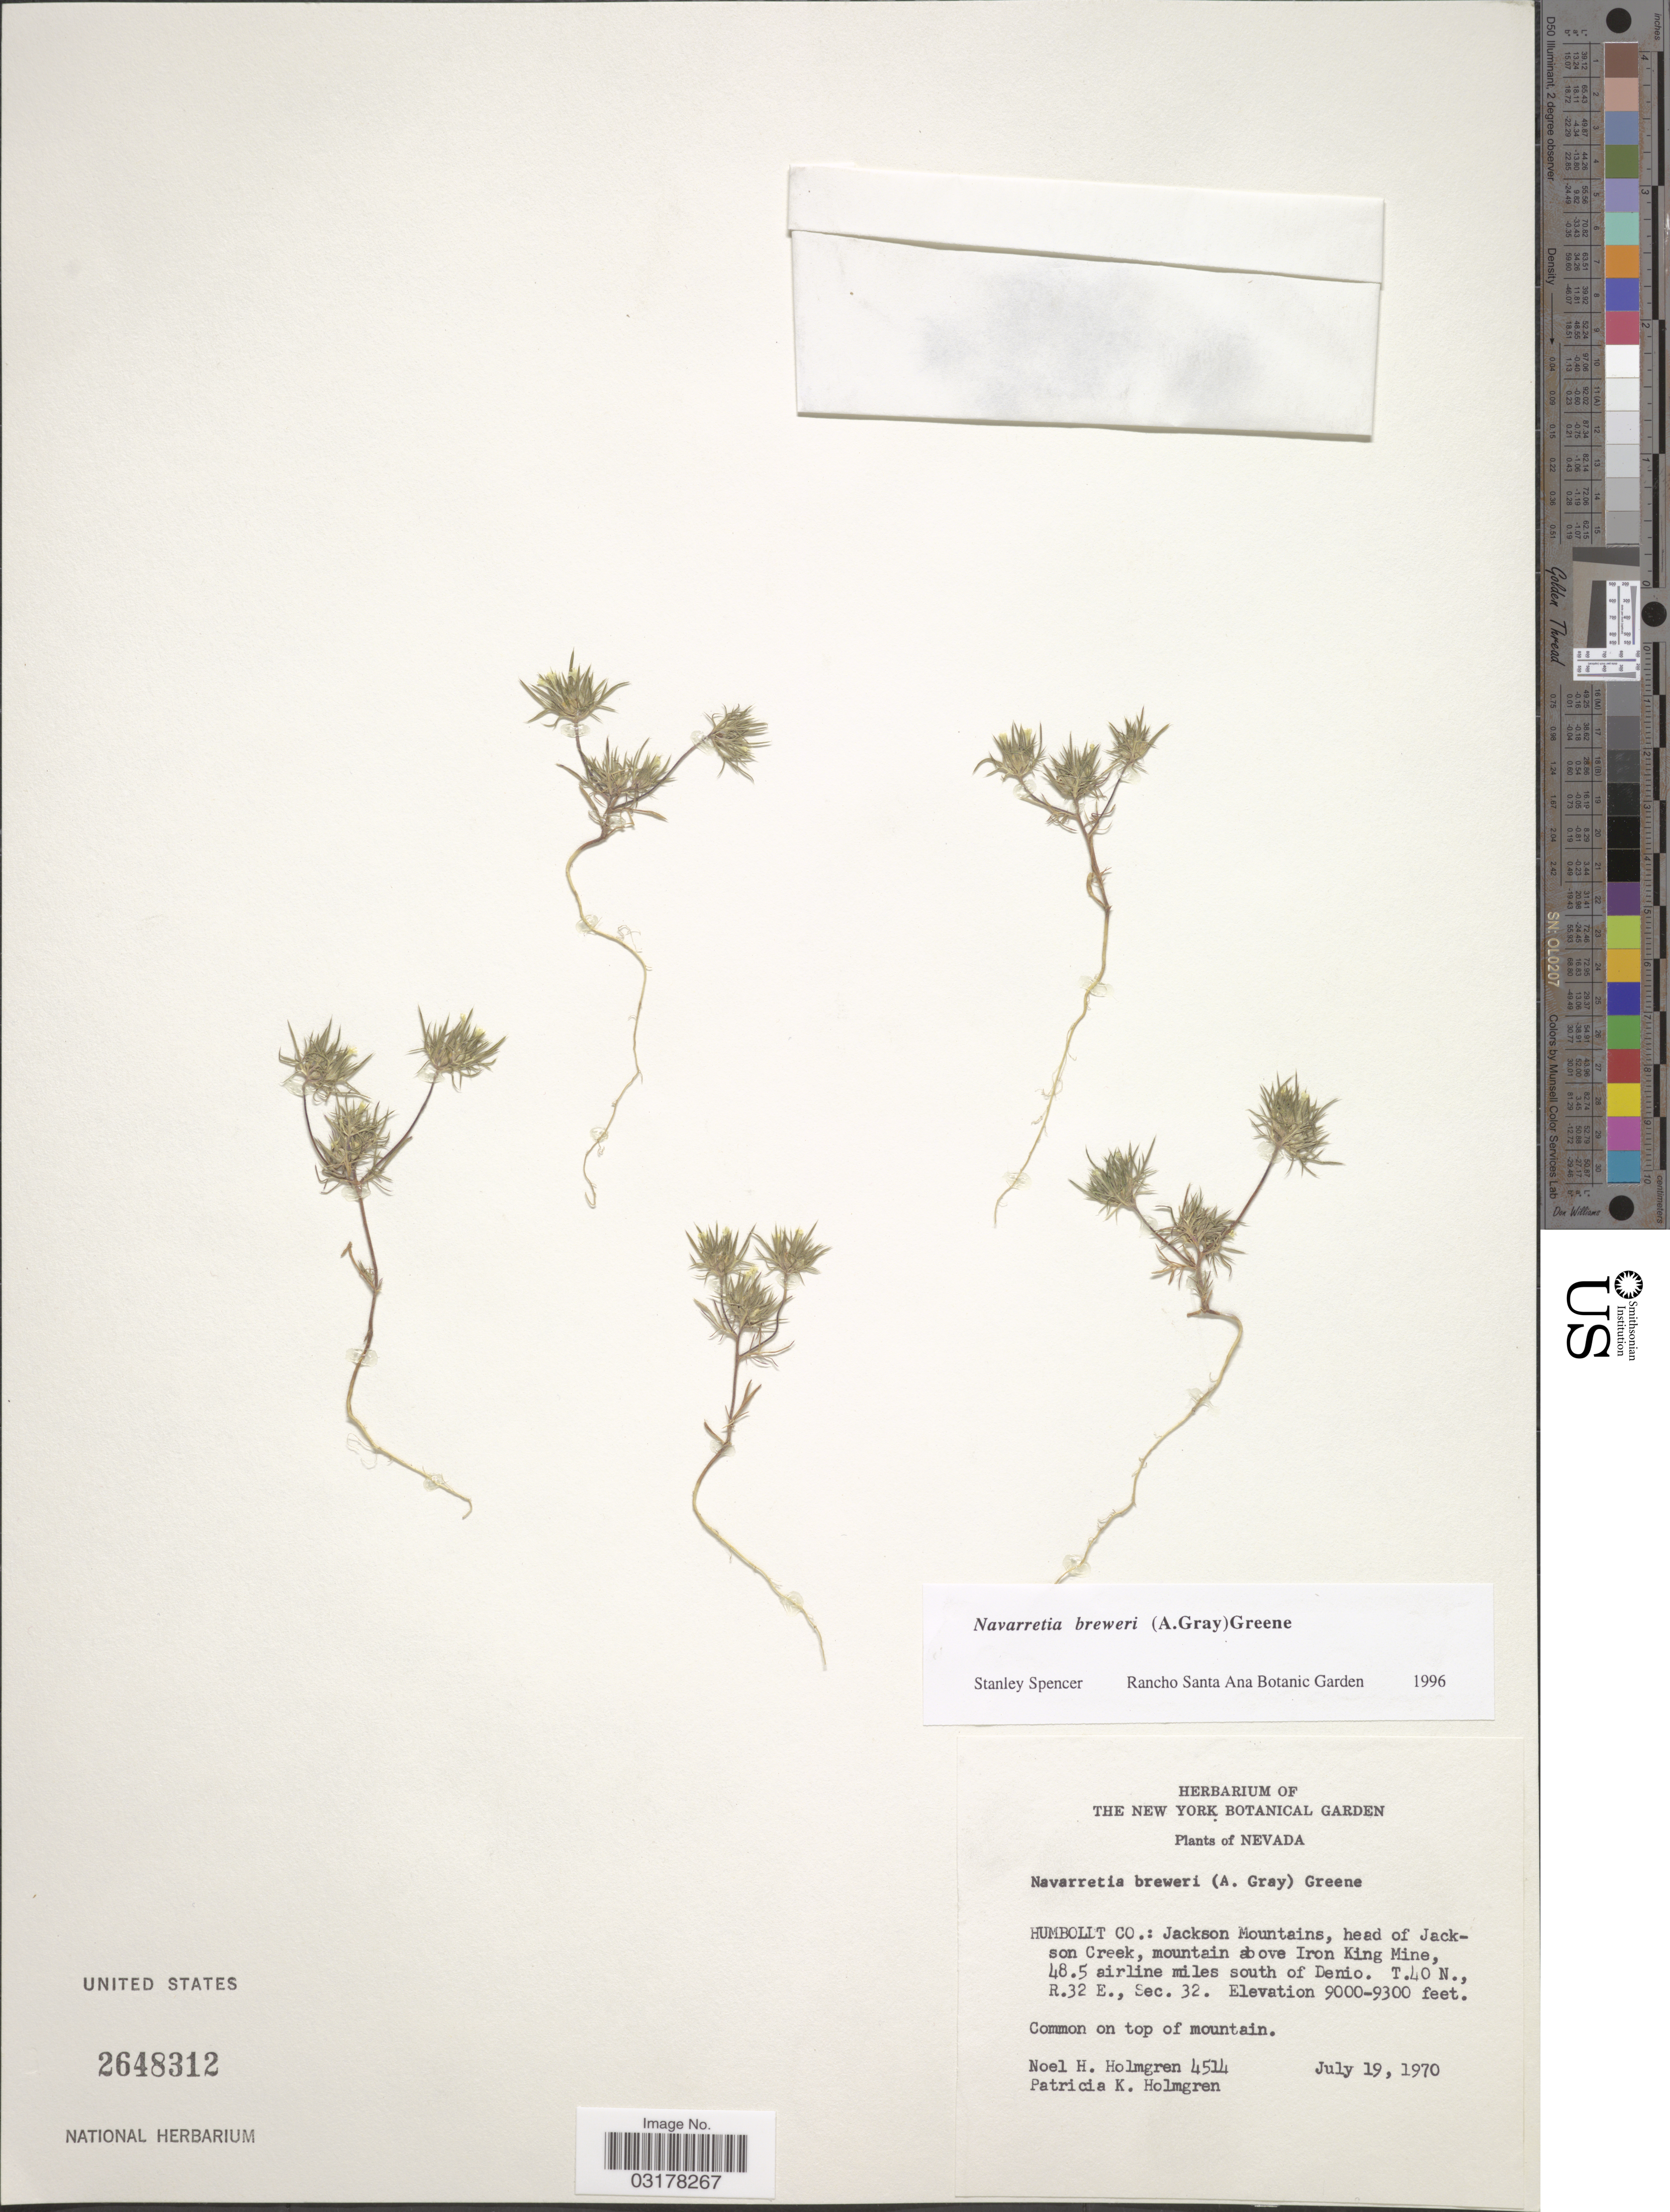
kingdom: Plantae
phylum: Tracheophyta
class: Magnoliopsida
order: Ericales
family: Polemoniaceae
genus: Navarretia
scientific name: Navarretia breweri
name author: (A. Gray) Greene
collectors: N. H. Holmgren & P. K. Holmgren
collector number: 4514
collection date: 1970-07-19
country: United States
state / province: Nevada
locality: Humboldt Co.: Jackson Mountains, head of Jackson Creek, mountain above Iron King Mine, 48.5 airline miles south of Denio. T40N, R32E, Sec32.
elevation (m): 2743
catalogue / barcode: US 2648312